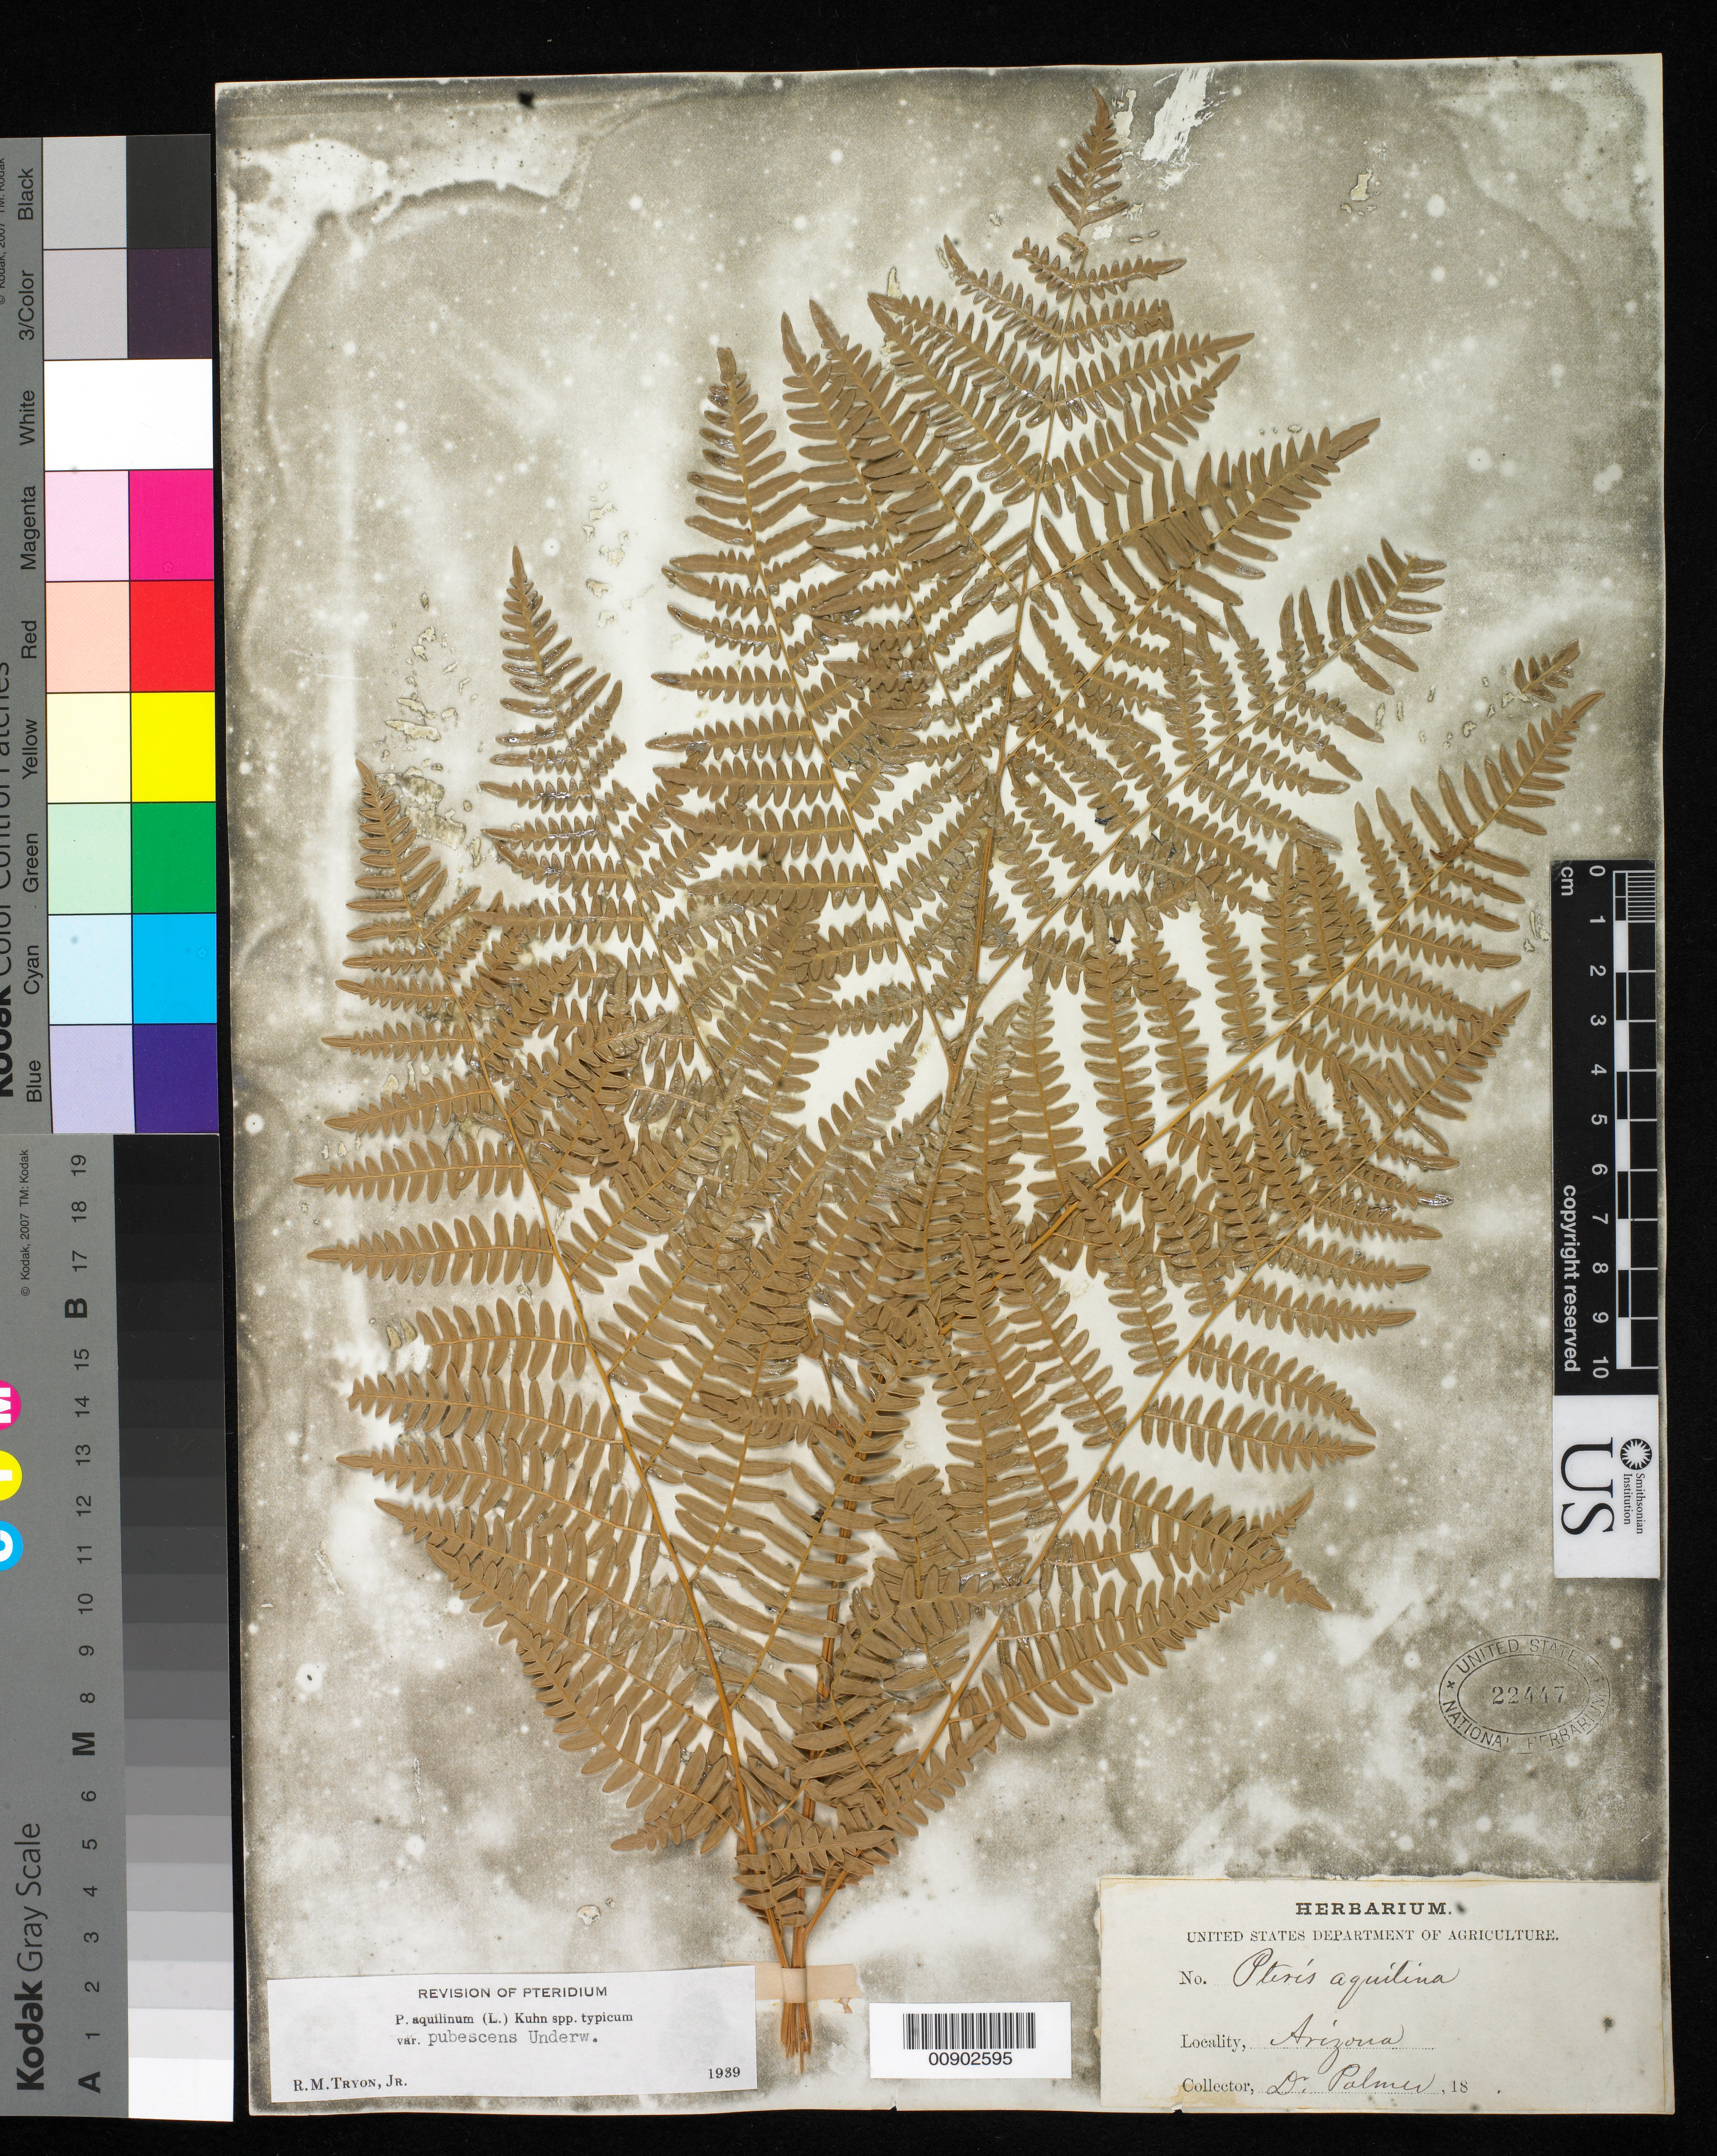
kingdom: Plantae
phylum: Tracheophyta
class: Polypodiopsida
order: Polypodiales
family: Dennstaedtiaceae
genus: Pteridium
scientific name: Pteridium pubescens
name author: (Underw.) Christenh.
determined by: Tryon, Rolla M., Jr.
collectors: E. Palmer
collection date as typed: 18--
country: United States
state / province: Arizona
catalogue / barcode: US 22447